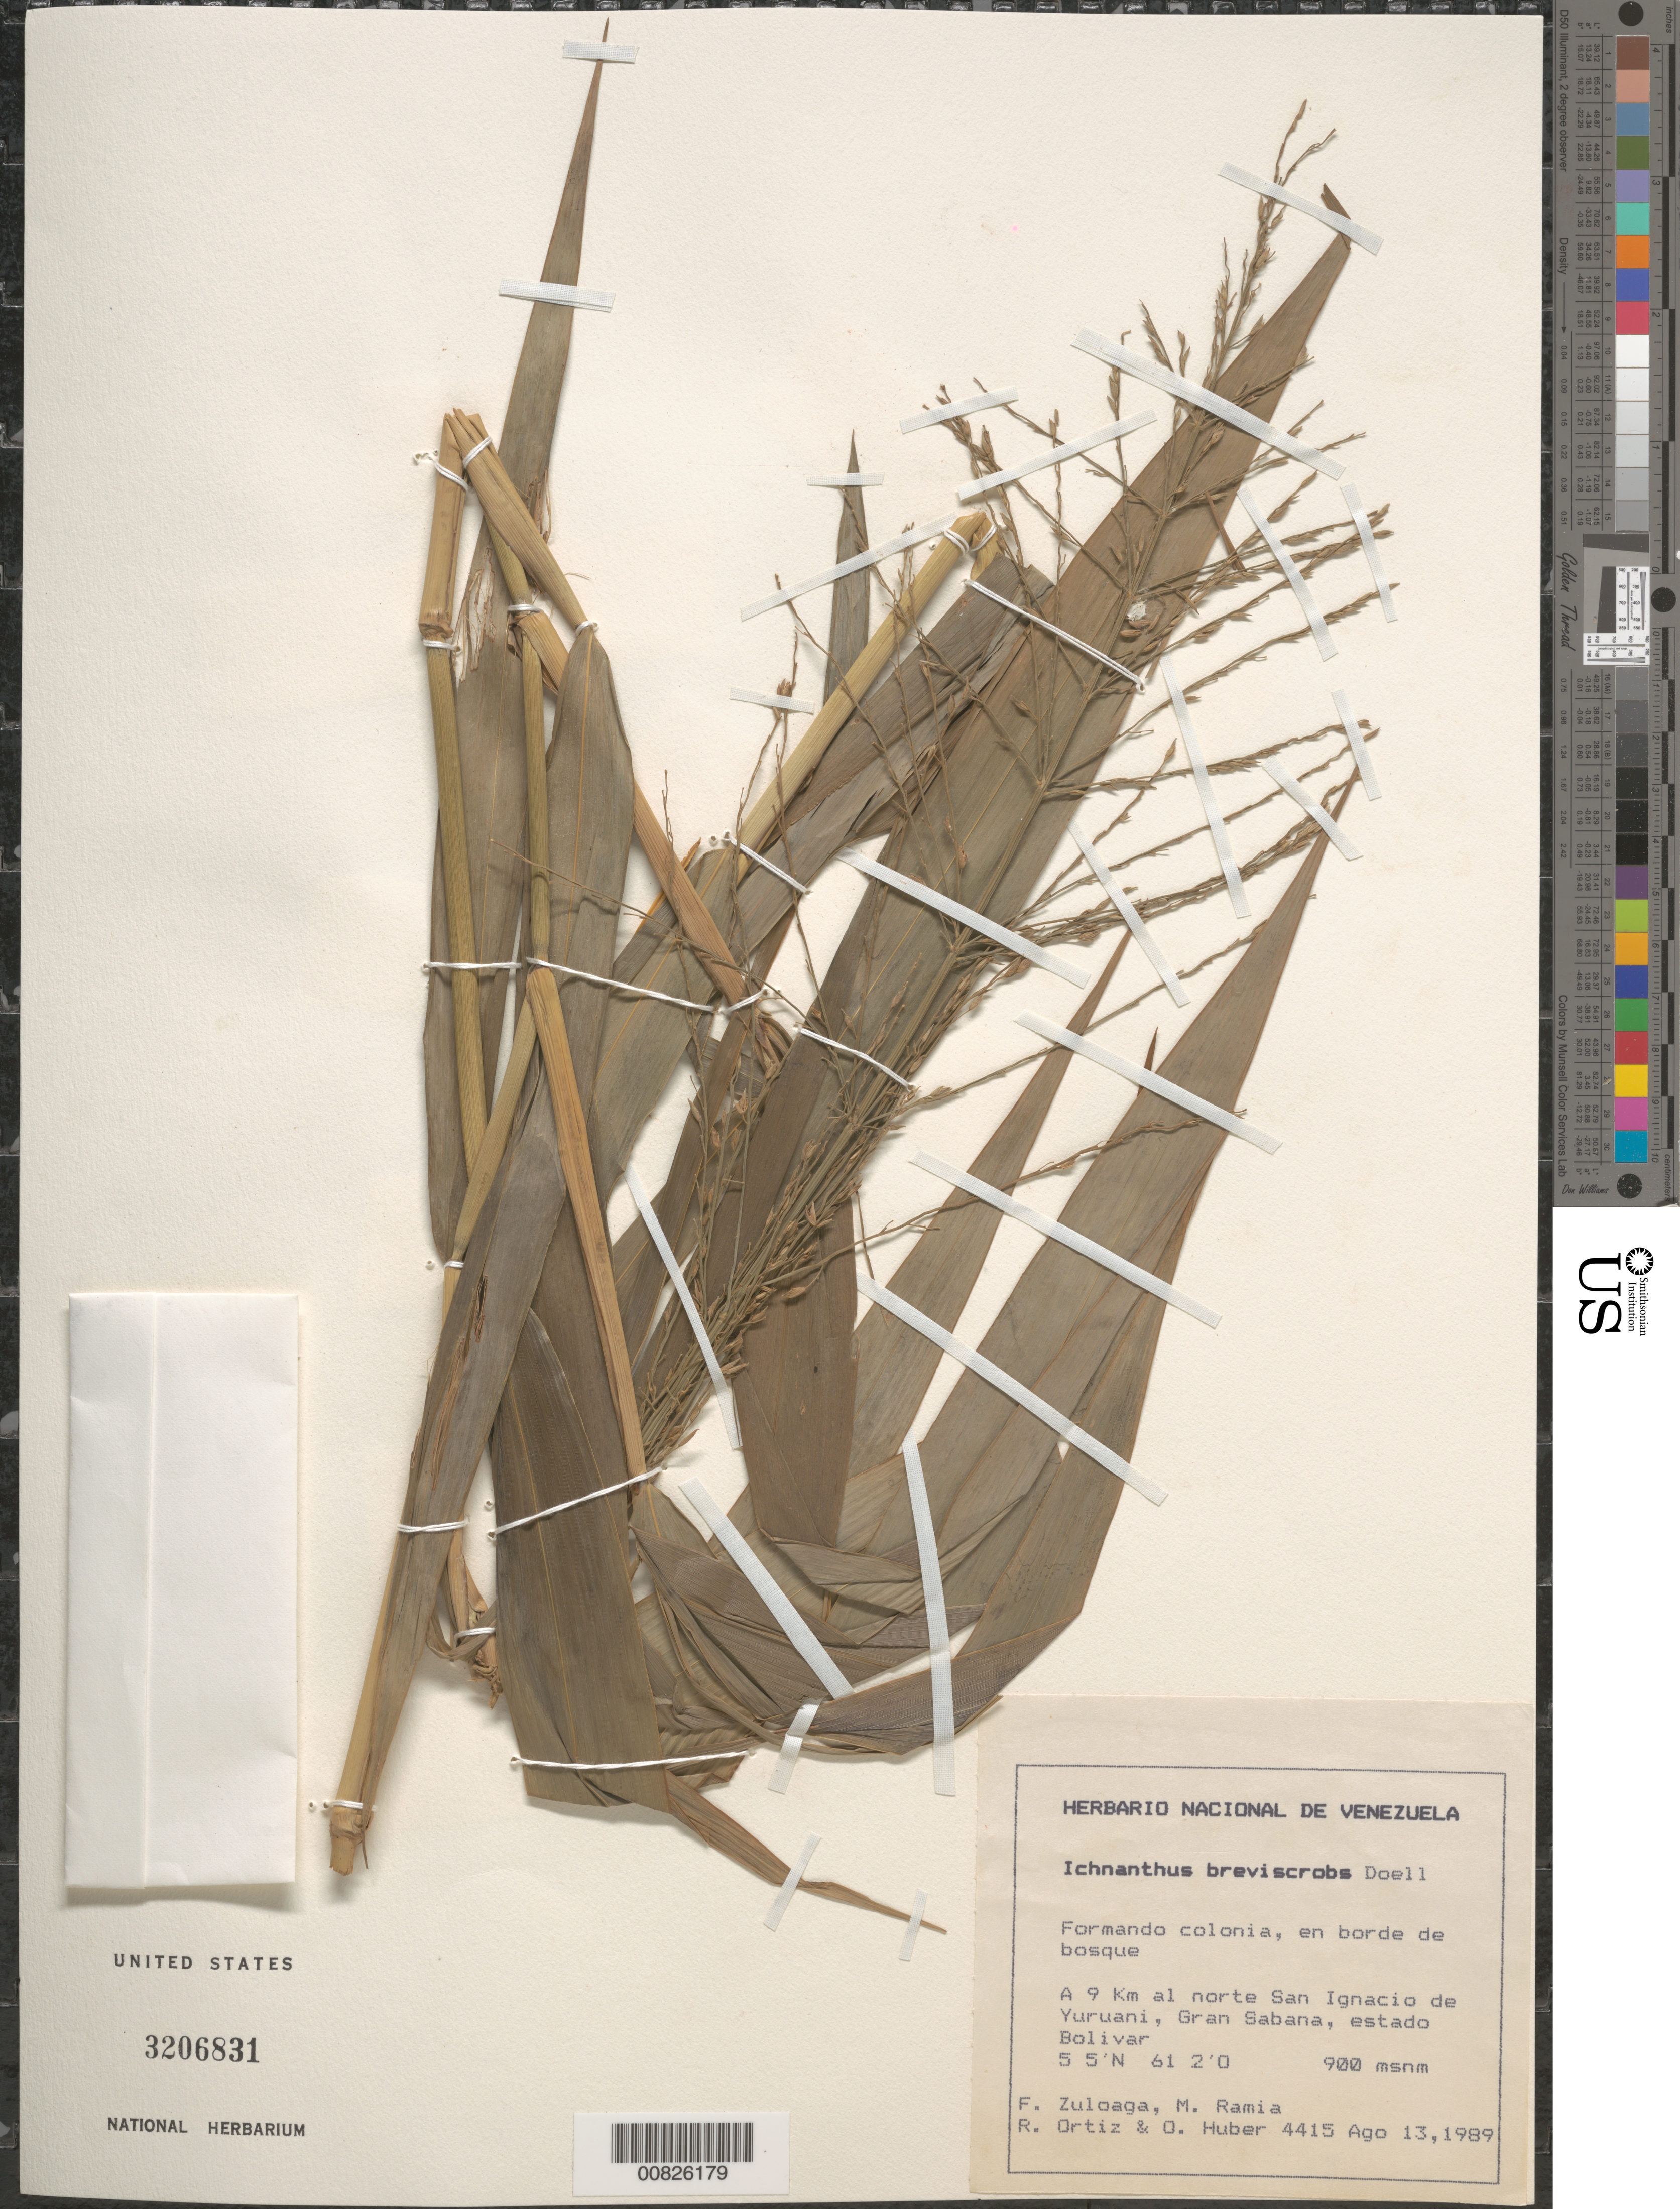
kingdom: Plantae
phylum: Tracheophyta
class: Liliopsida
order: Poales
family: Poaceae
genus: Ichnanthus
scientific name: Ichnanthus breviscrobs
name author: Döll in Mart.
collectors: F. O. Zuloaga, M. Ramia, R. Ortíz & O. Huber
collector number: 4415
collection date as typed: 13-Aug-89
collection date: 1989-08-13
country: Venezuela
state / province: Bolívar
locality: Gran Sabana, 9 km norte de San Ignacio de Yuruani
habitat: Edge of forest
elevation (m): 900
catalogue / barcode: US 3206831